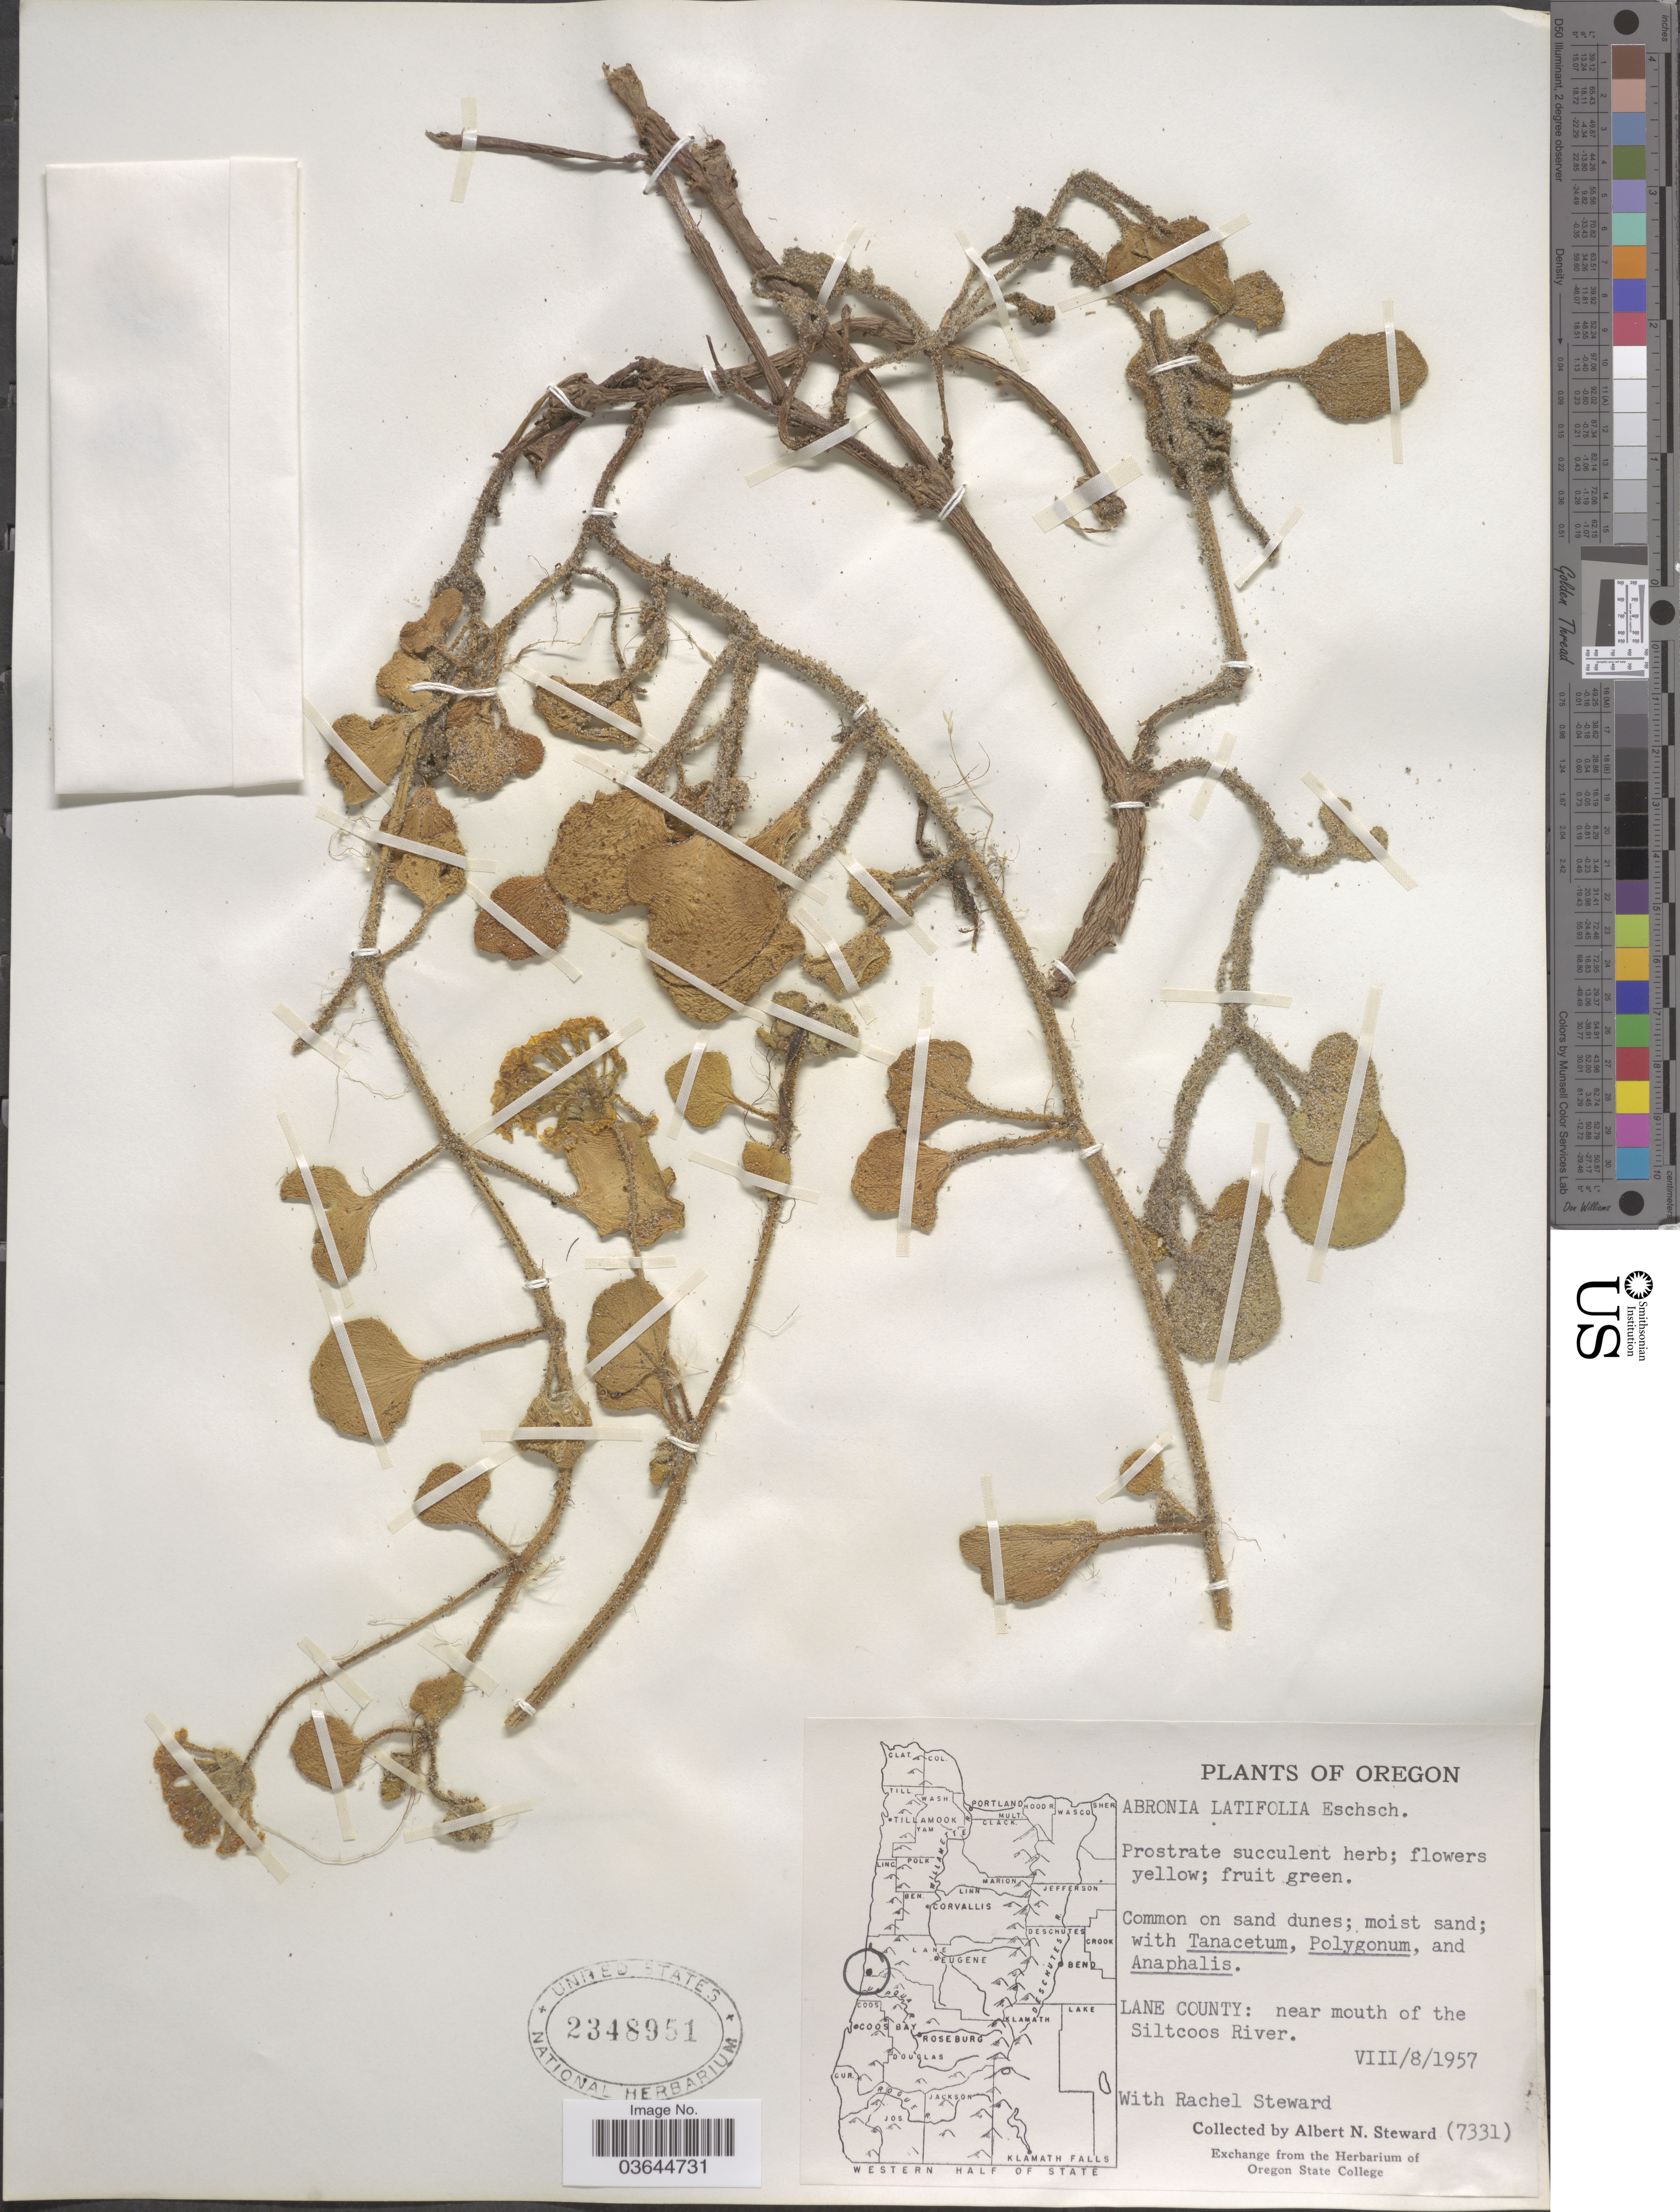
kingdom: Plantae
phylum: Tracheophyta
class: Magnoliopsida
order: Caryophyllales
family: Nyctaginaceae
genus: Abronia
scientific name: Abronia latifolia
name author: Eschsch.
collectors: A. N. Steward & R. Steward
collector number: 7331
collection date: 1957-08-08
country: United States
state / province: Oregon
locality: Lane County: near mouth of the Siltcoos River.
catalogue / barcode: US 2348951